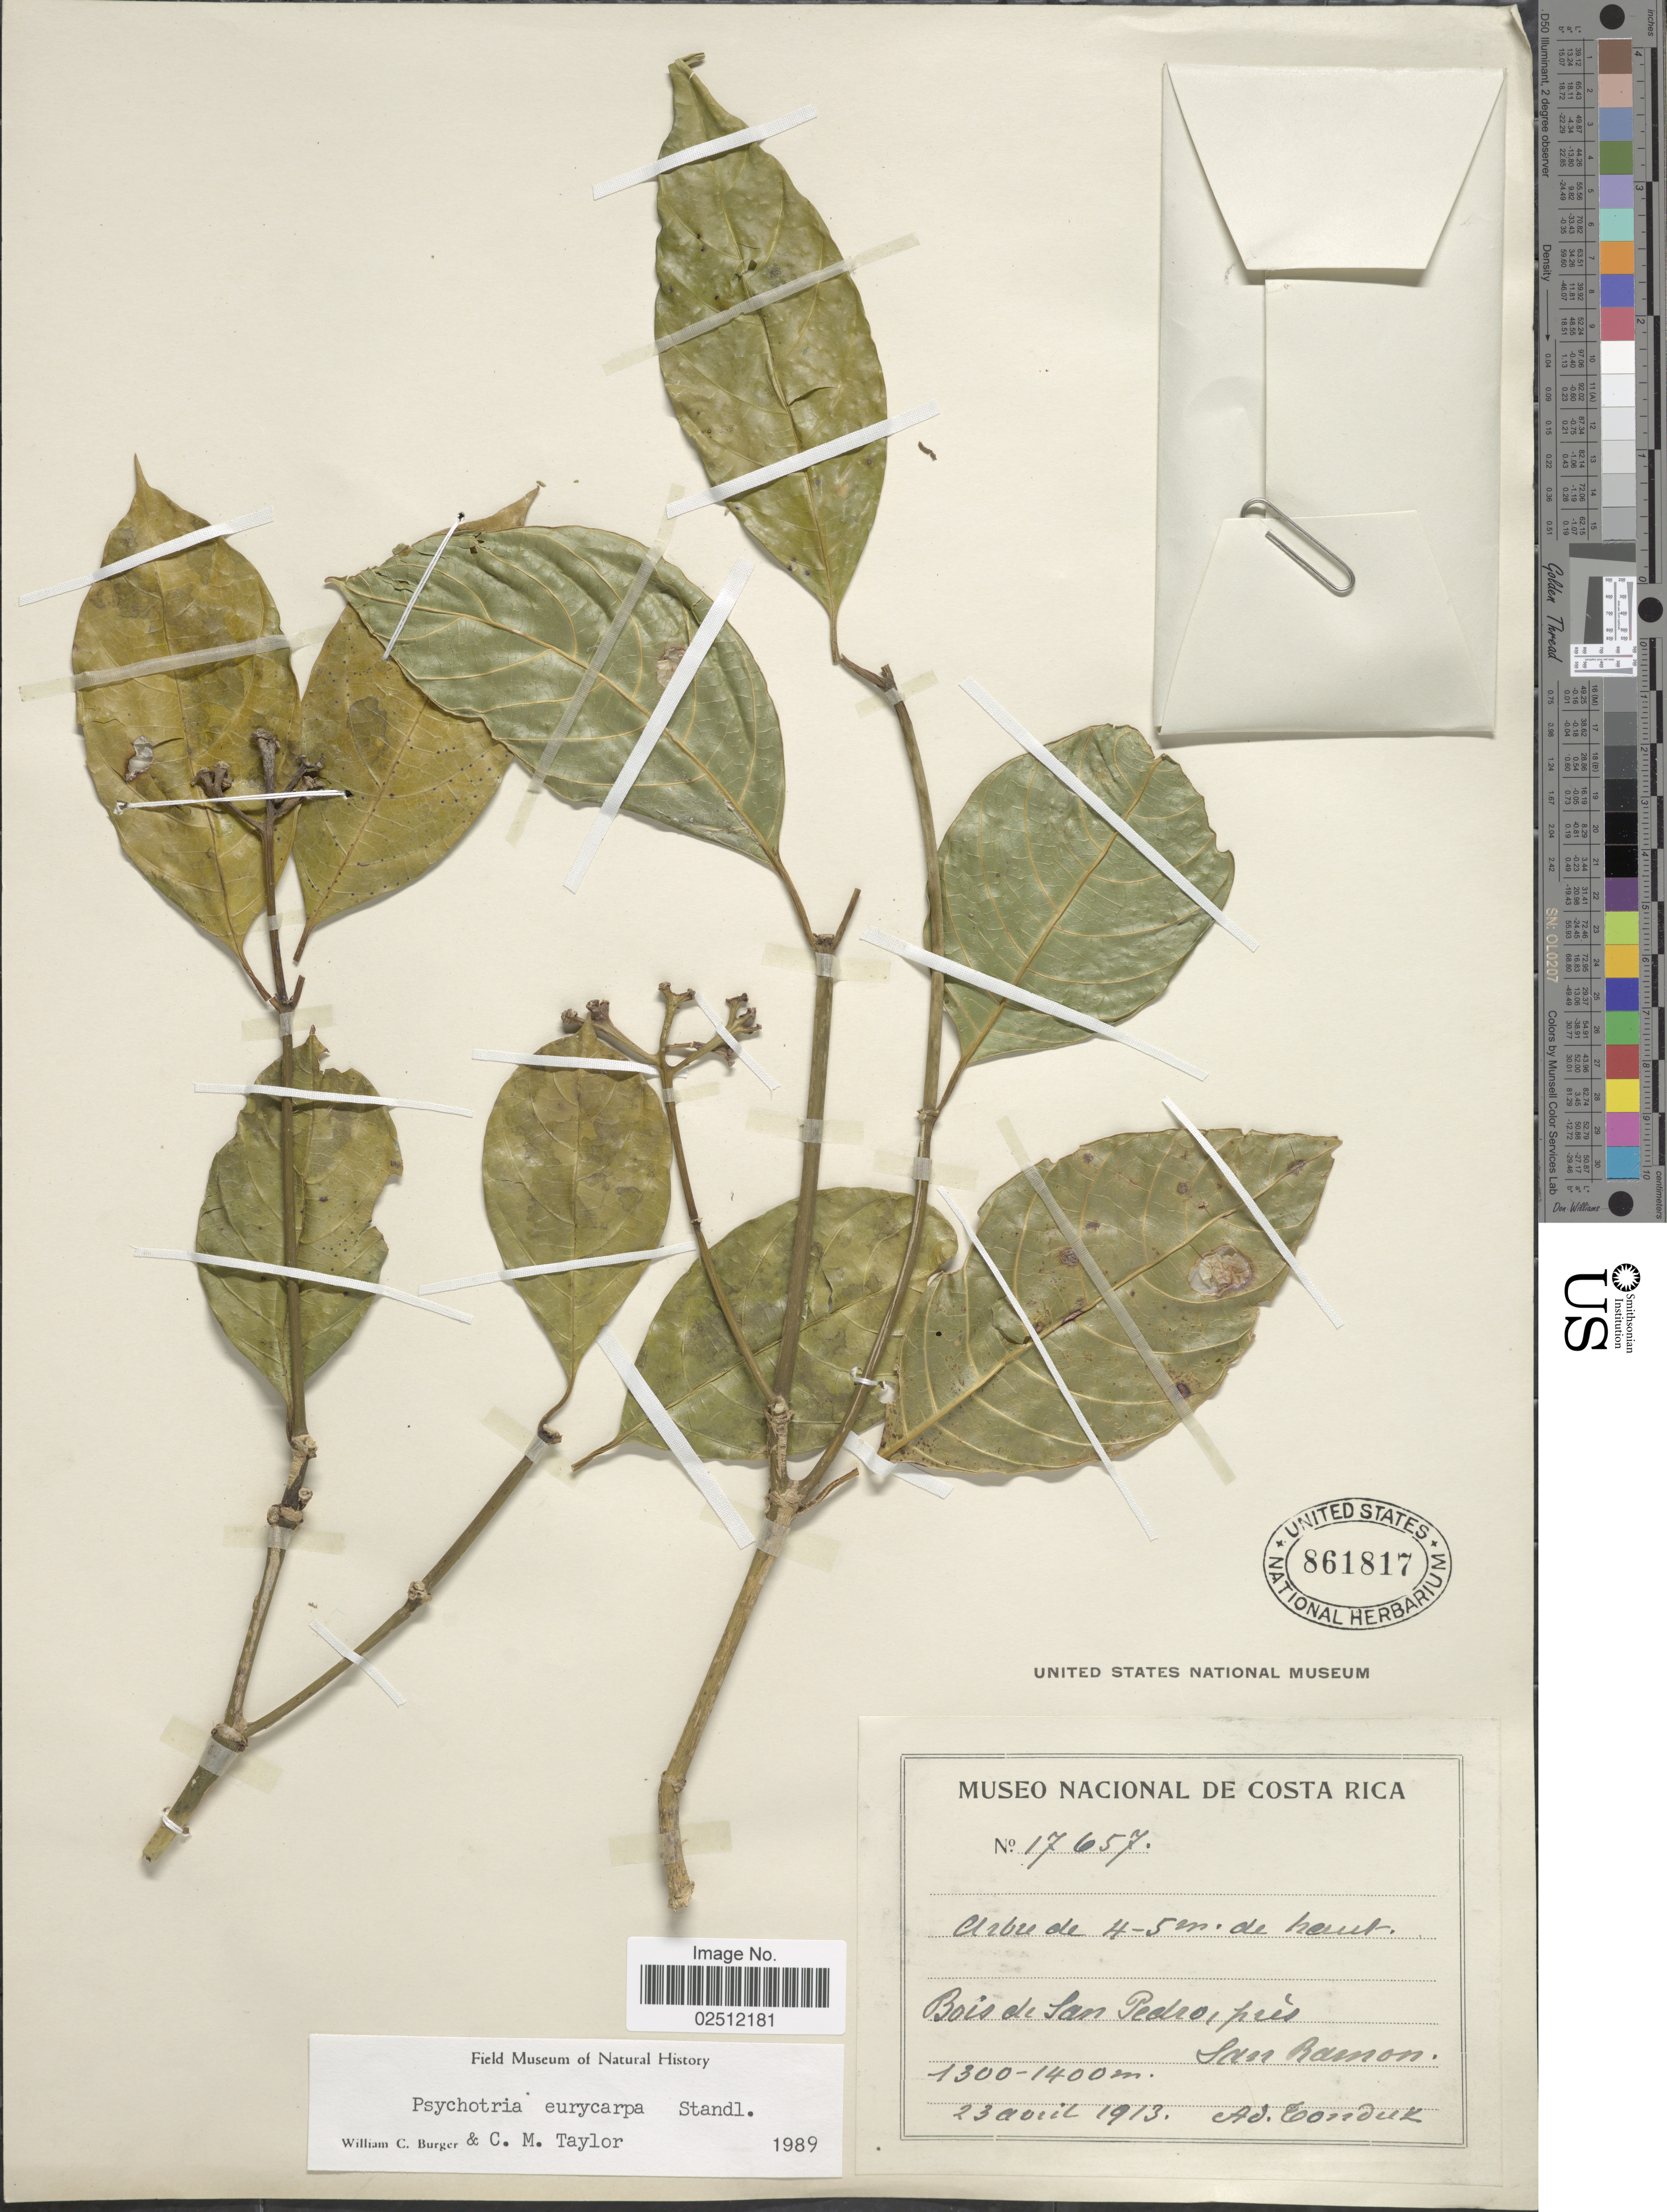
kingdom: Plantae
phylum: Tracheophyta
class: Magnoliopsida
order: Gentianales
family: Rubiaceae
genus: Psychotria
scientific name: Psychotria eurycarpa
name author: Standl.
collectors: A. Tonduz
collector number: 17657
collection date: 1913-04-23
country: Costa Rica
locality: Bois de San Pedro, prés San Ramon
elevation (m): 1300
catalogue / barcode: US 861817